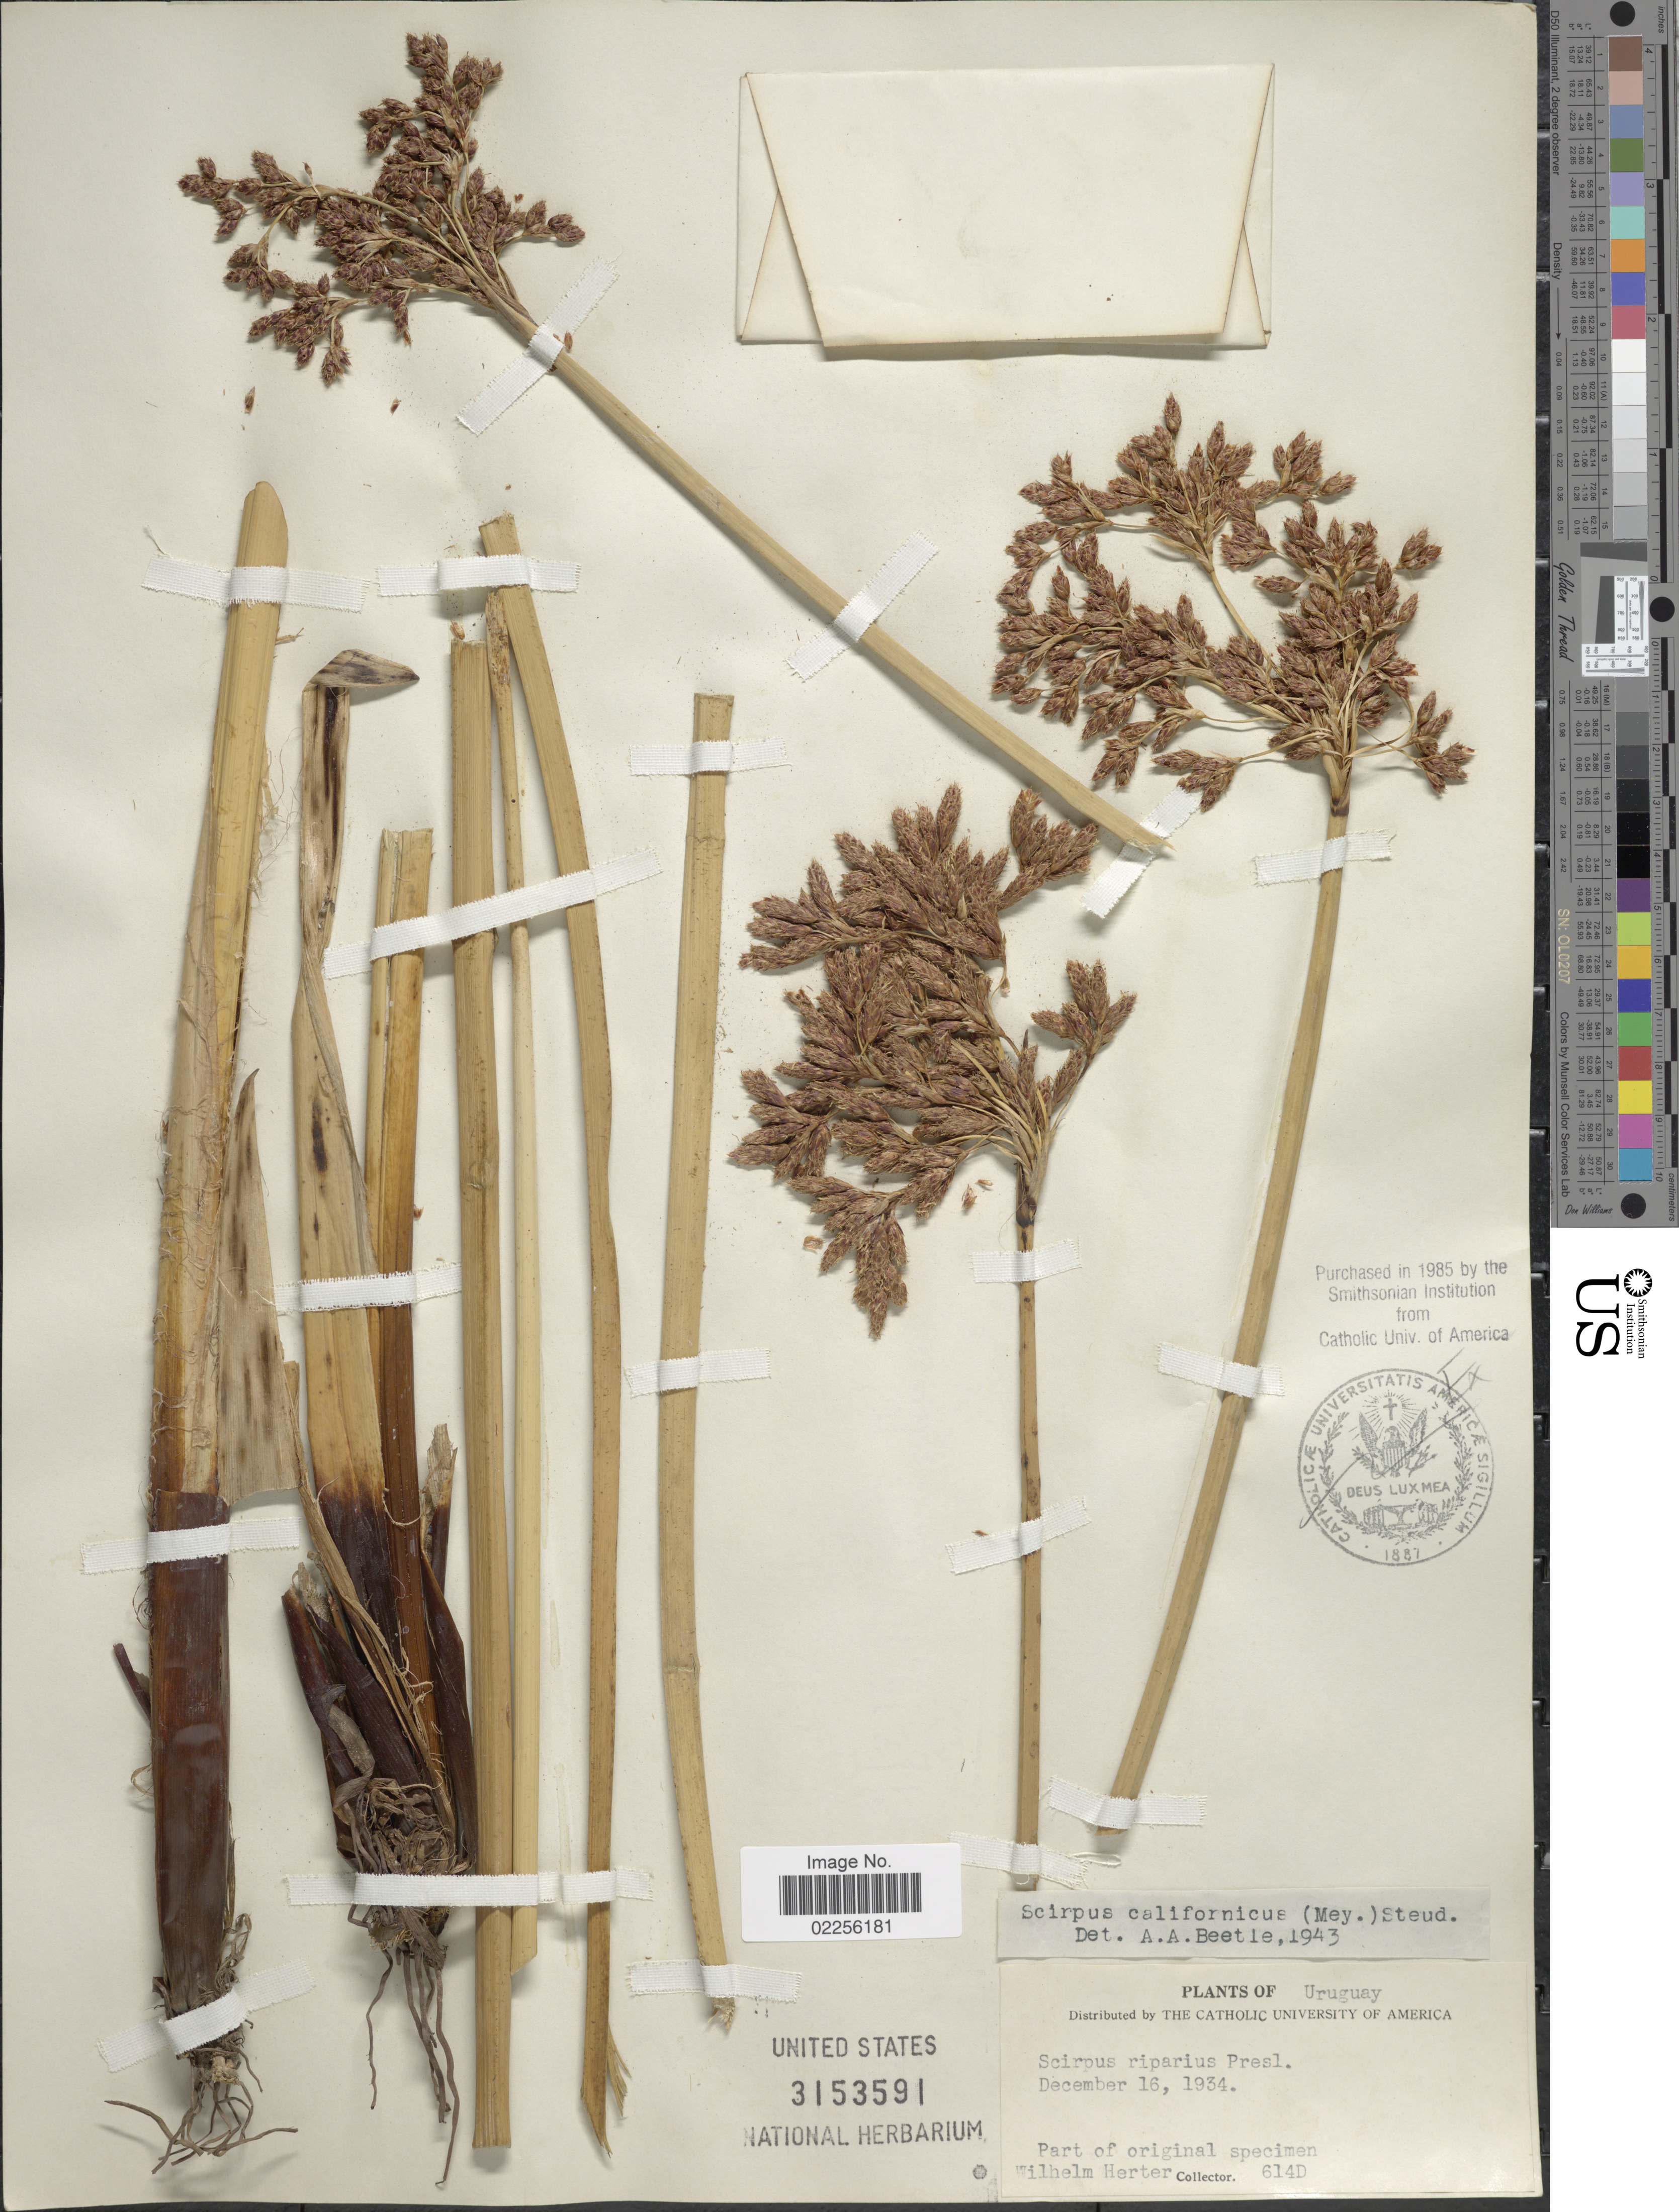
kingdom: Plantae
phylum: Tracheophyta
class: Liliopsida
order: Poales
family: Cyperaceae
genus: Schoenoplectus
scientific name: Schoenoplectus californicus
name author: (C.A. Mey.) Soják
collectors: W. G. Herter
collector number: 614D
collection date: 1934-12-16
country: Paraguay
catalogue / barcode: US 3153591